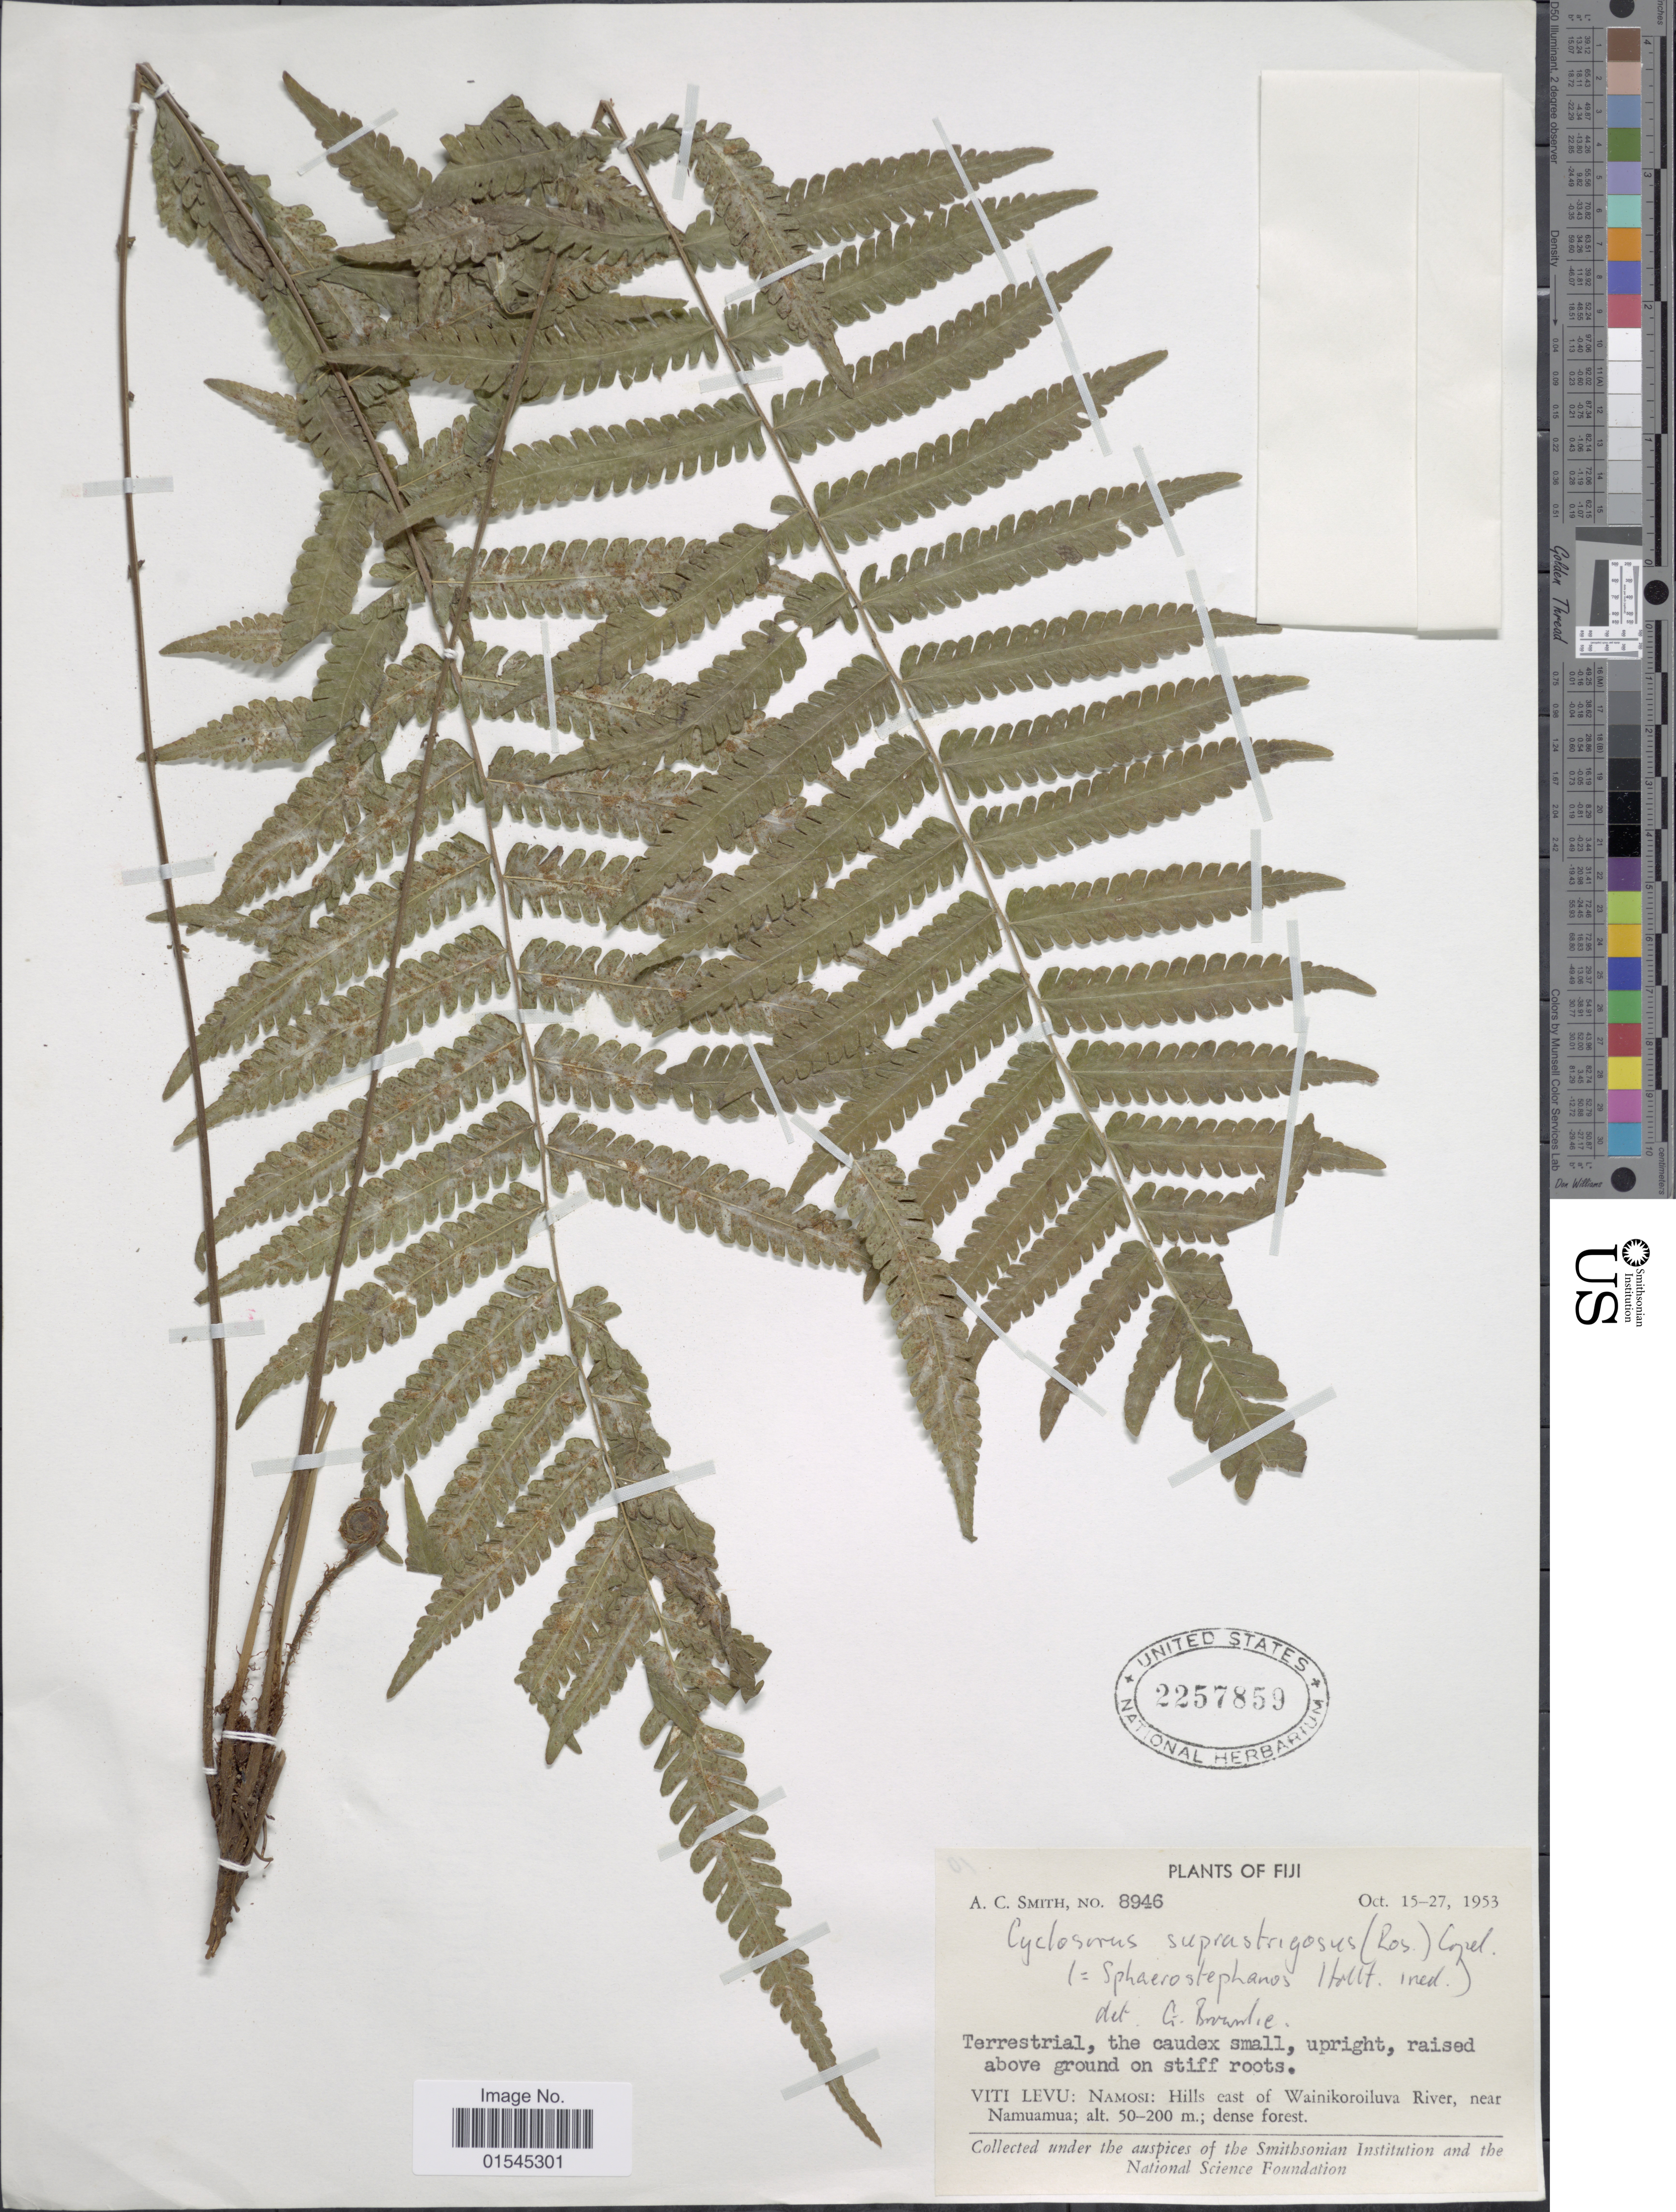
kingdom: Plantae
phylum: Tracheophyta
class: Polypodiopsida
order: Polypodiales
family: Thelypteridaceae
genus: Sphaerostephanos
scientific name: Sphaerostephanos heterocarpus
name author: (Blume) Holttum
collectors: A. C. Smith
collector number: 8946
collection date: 1953-10-15/1953-10-27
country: Fiji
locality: Viti Levu: Namosi: Hills east of Wainikoroiluva River, near Namuamua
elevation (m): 50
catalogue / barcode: US 2257859